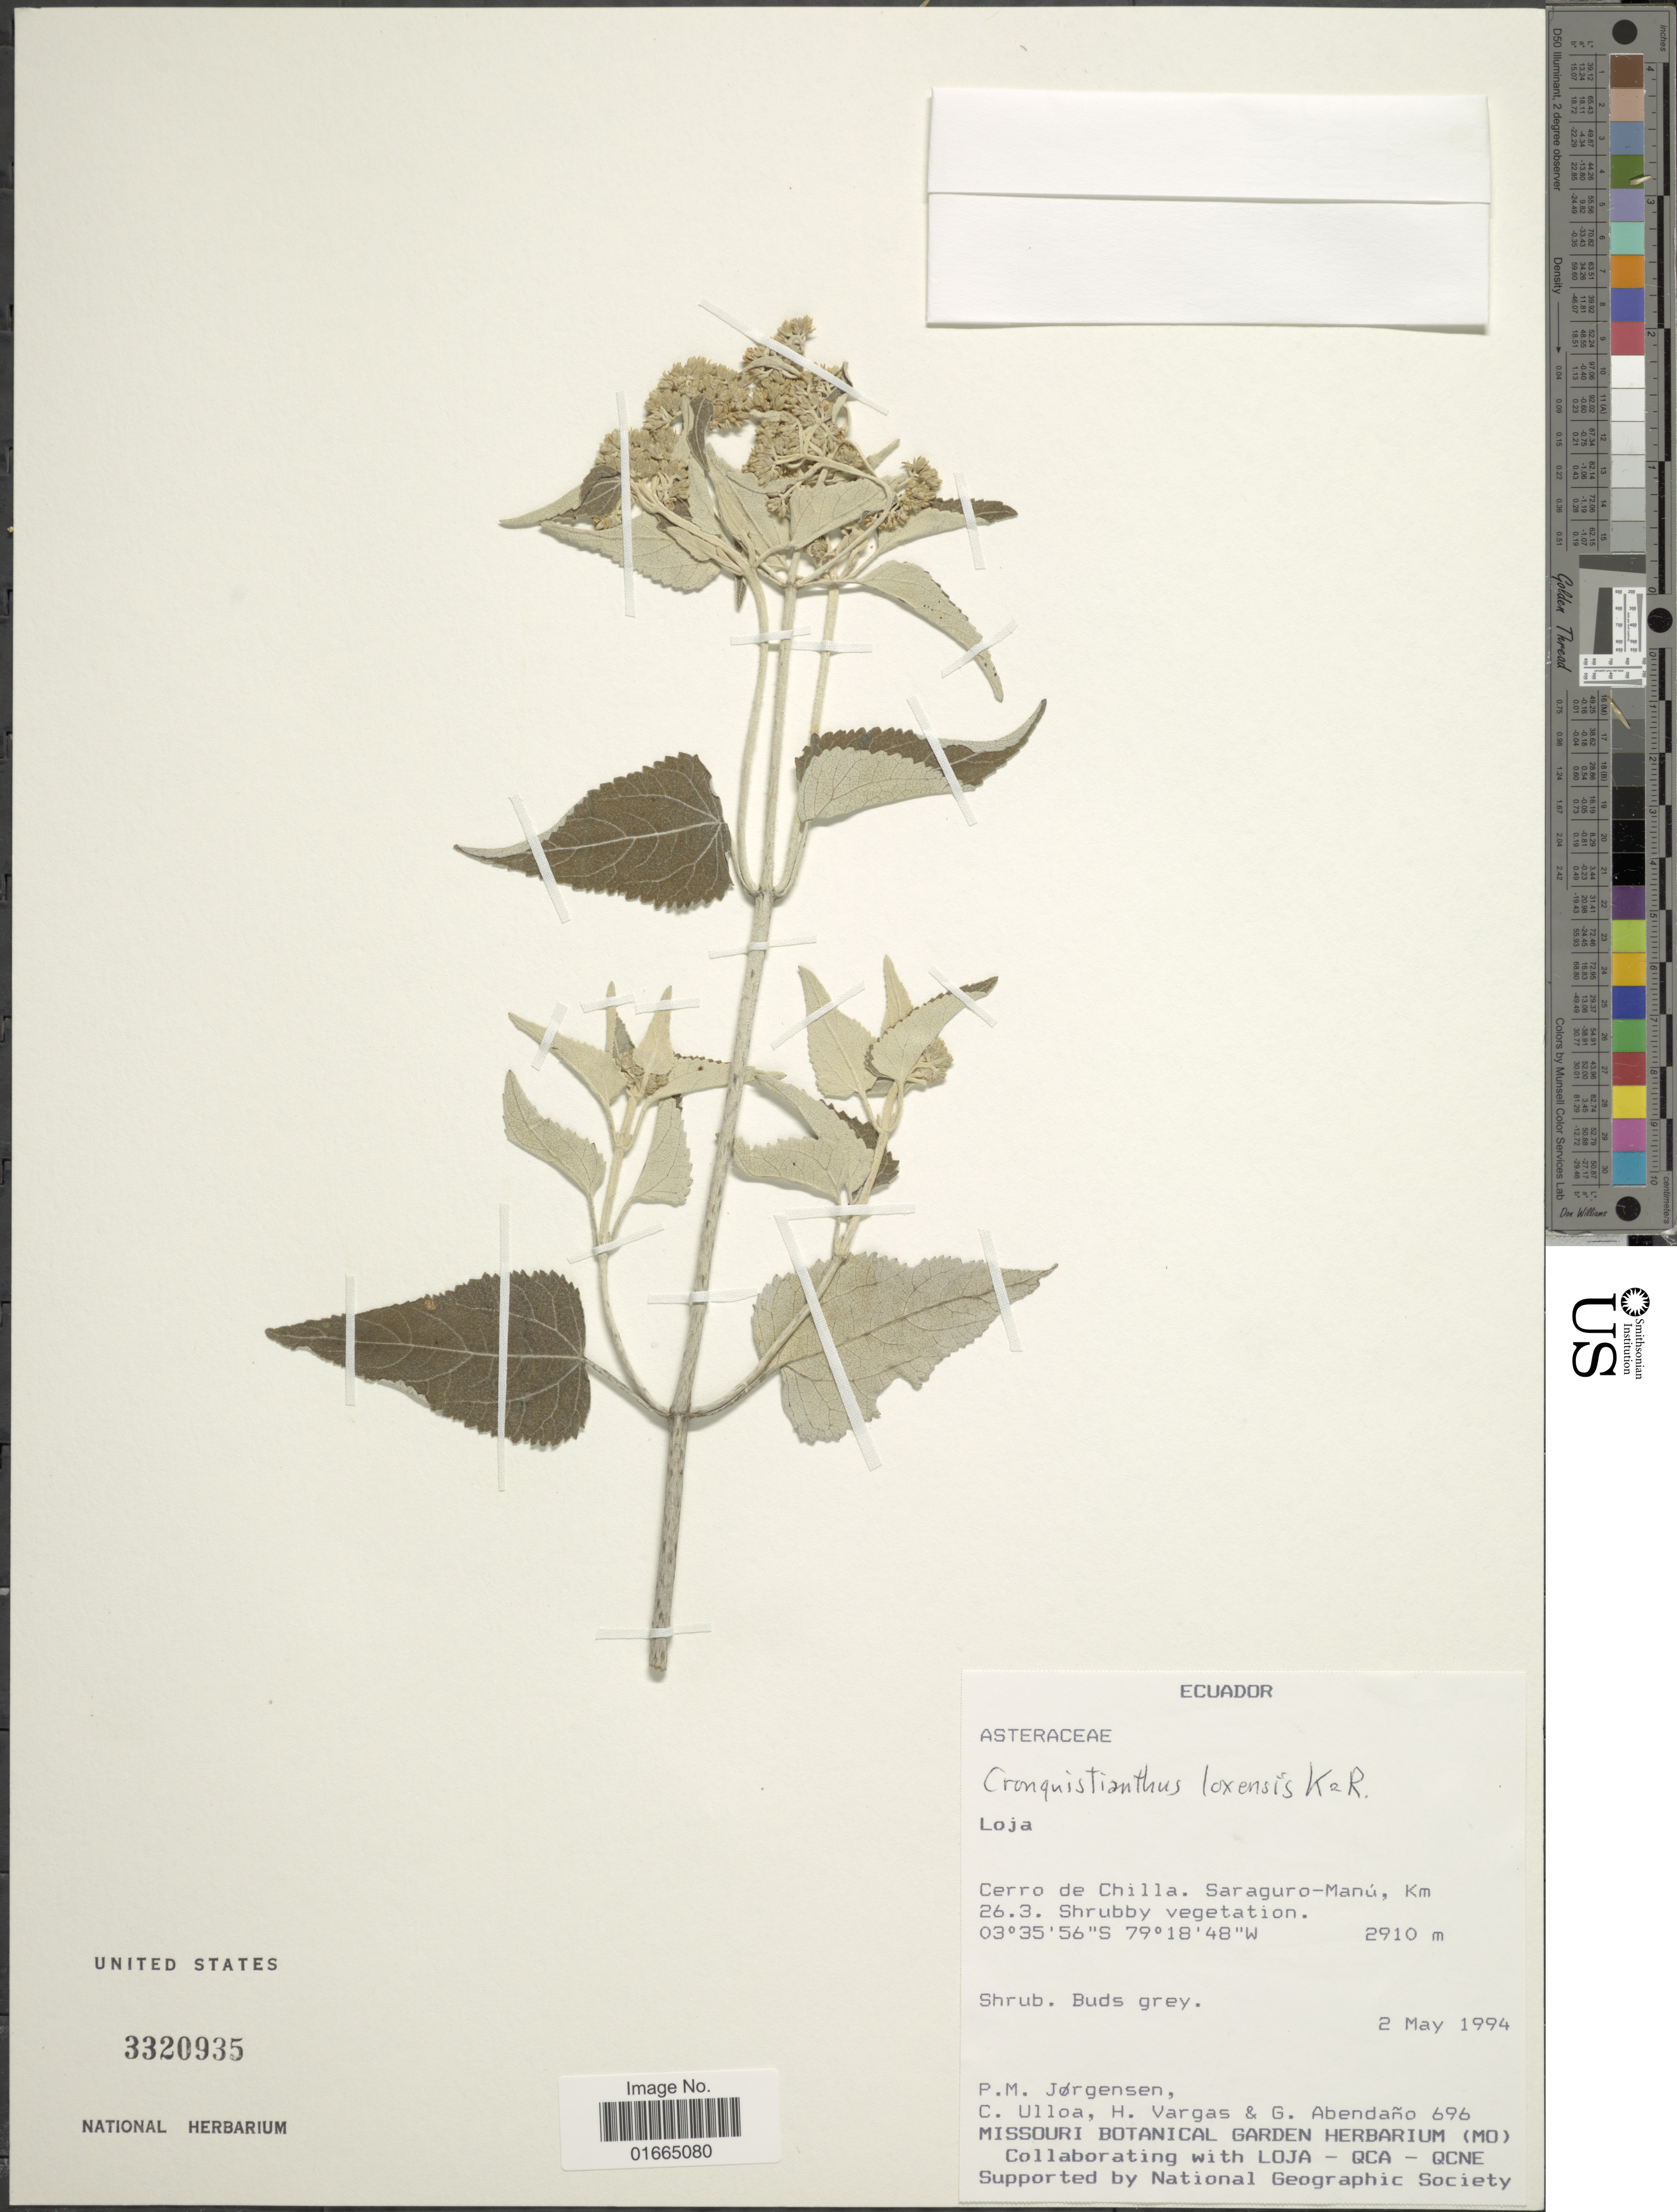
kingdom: Plantae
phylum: Tracheophyta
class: Magnoliopsida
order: Asterales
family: Asteraceae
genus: Cronquistianthus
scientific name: Cronquistianthus leucophyllus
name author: (Kunth) R.M. King & H. Rob.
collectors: P. Jørgensen, C. Ulloa, H. Vargas & G. Abendaño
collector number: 696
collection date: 1994-05-02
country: Ecuador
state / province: Loja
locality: Loja. Cerro de Chilla. Saraguro-Manú, km 26.3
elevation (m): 2910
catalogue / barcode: US 3320935